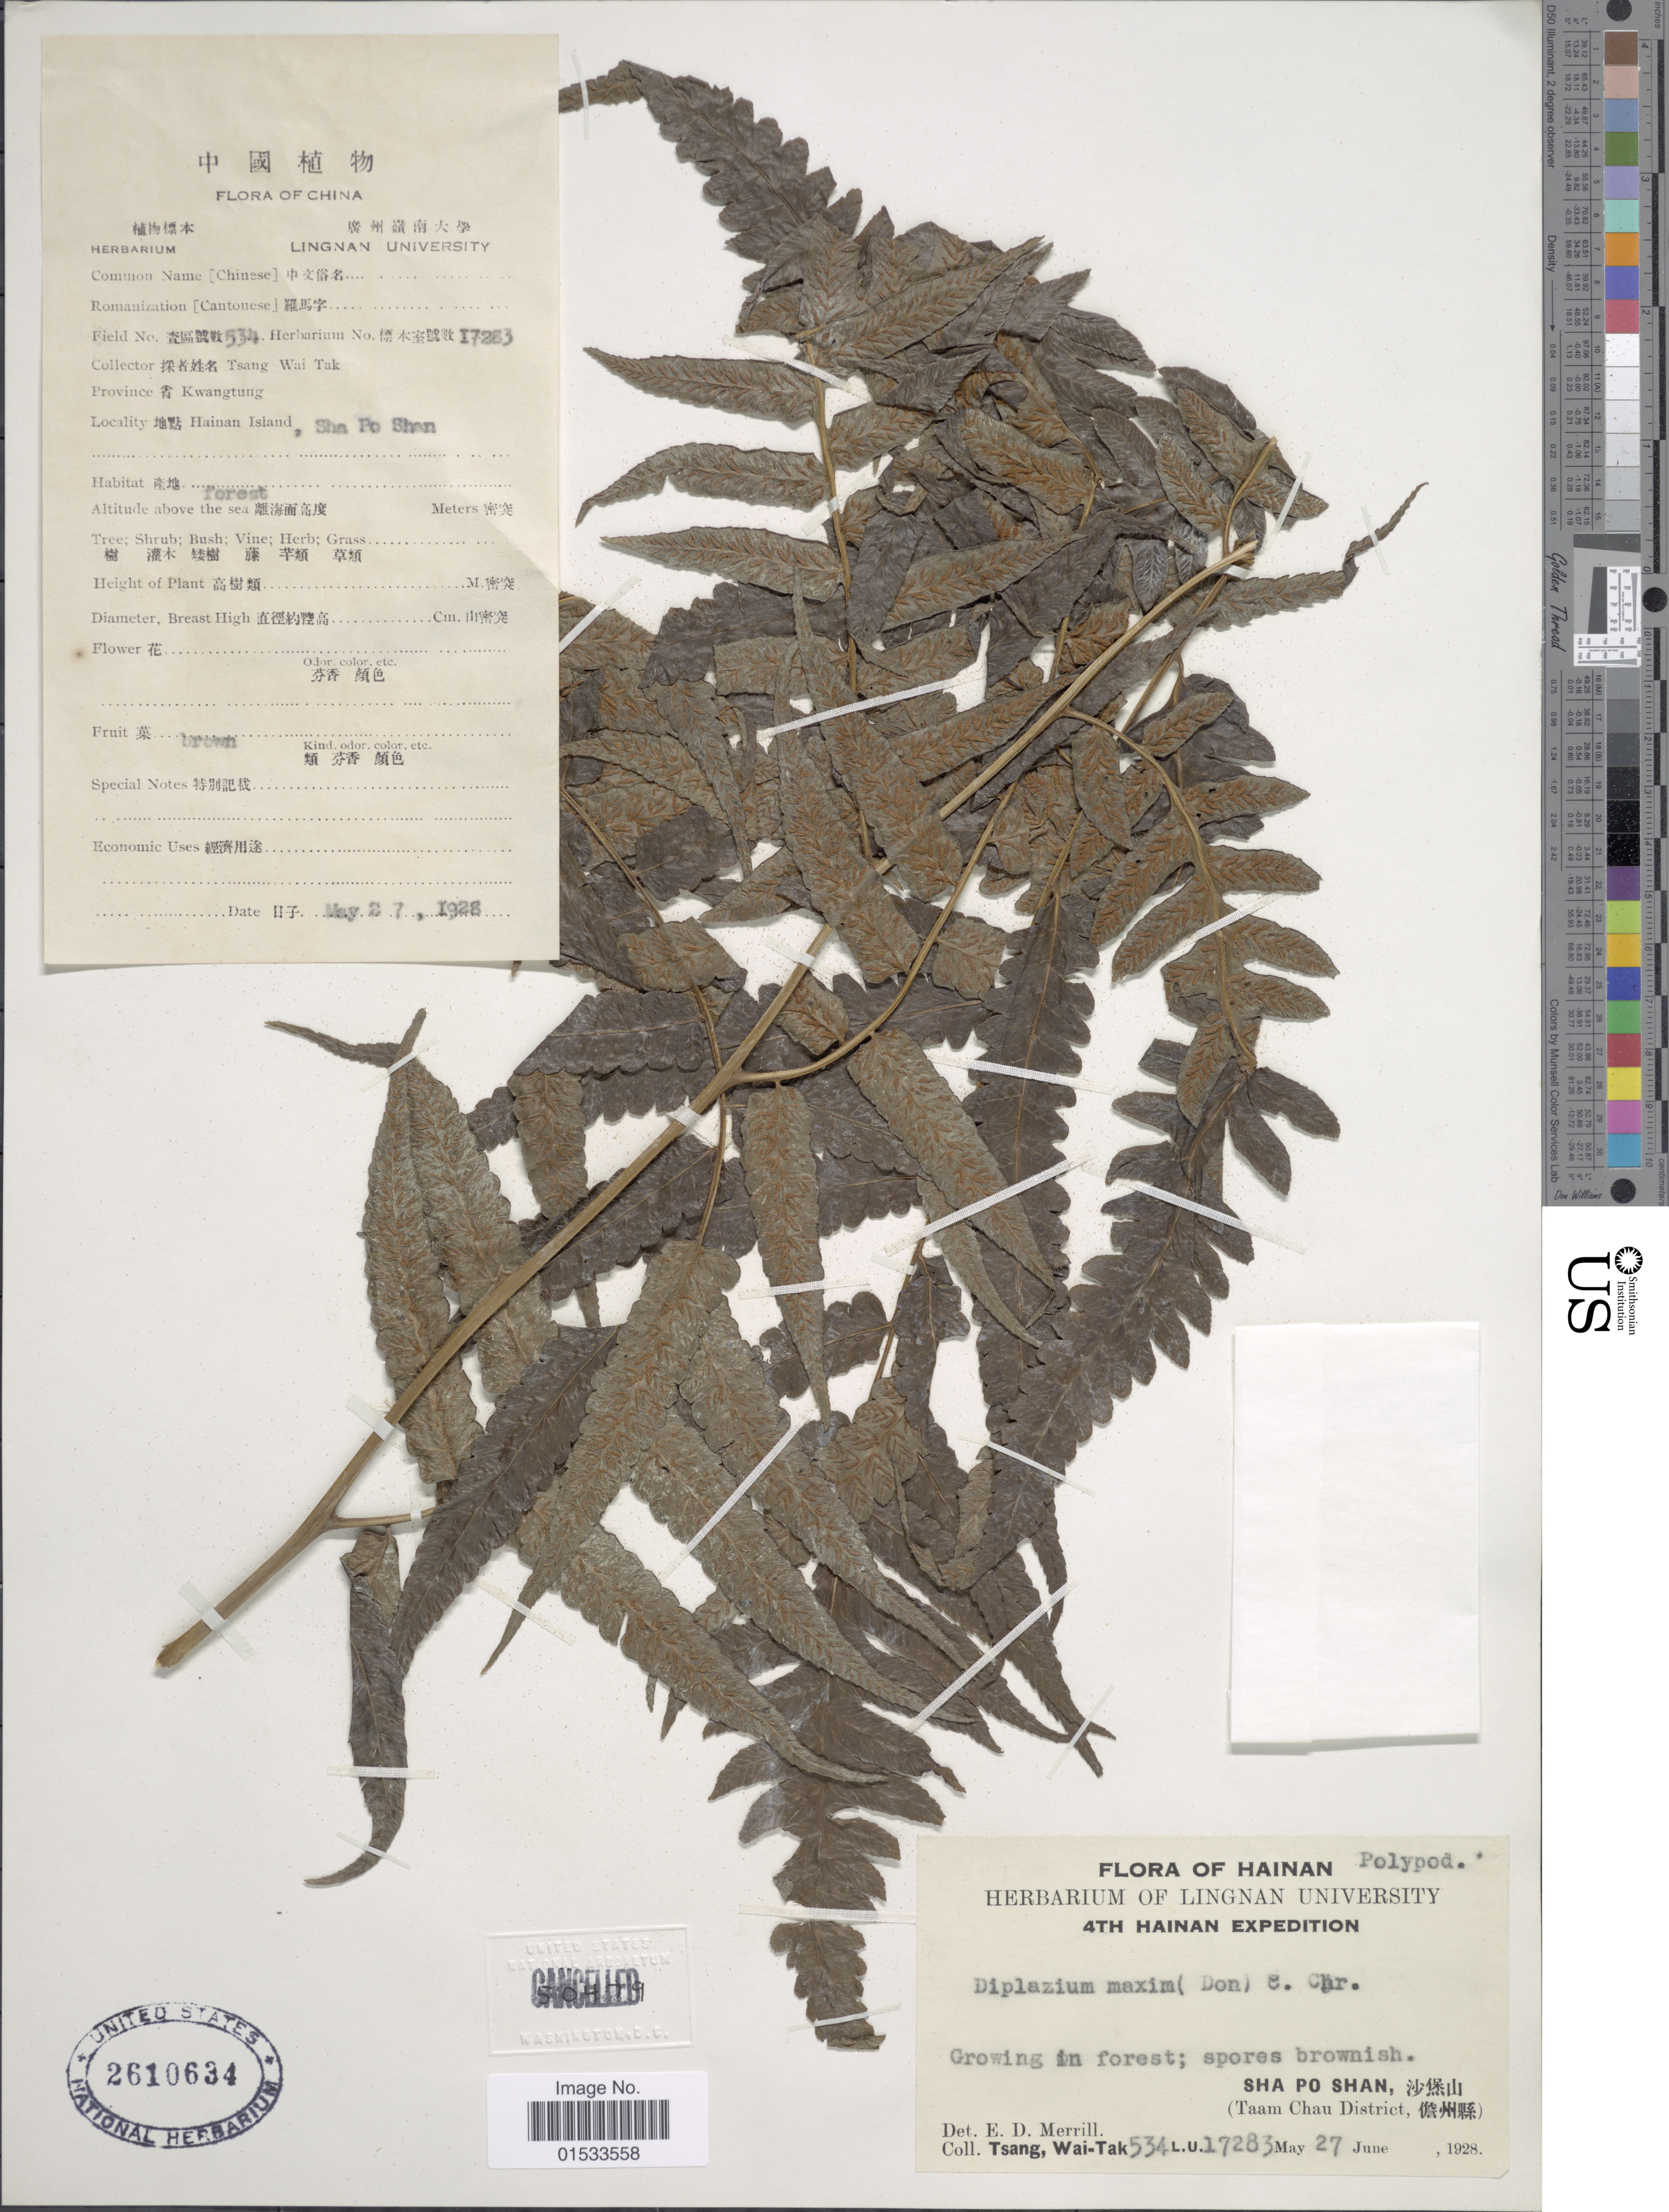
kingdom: Plantae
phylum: Tracheophyta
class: Polypodiopsida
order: Polypodiales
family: Athyriaceae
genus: Diplazium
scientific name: Diplazium dilatatum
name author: Blume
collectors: W. T. Tsang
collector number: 534/17283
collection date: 1928-05/1928-06-27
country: China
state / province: Hainan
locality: Sha Po Shan (Taam Chau District)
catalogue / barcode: US 2610634